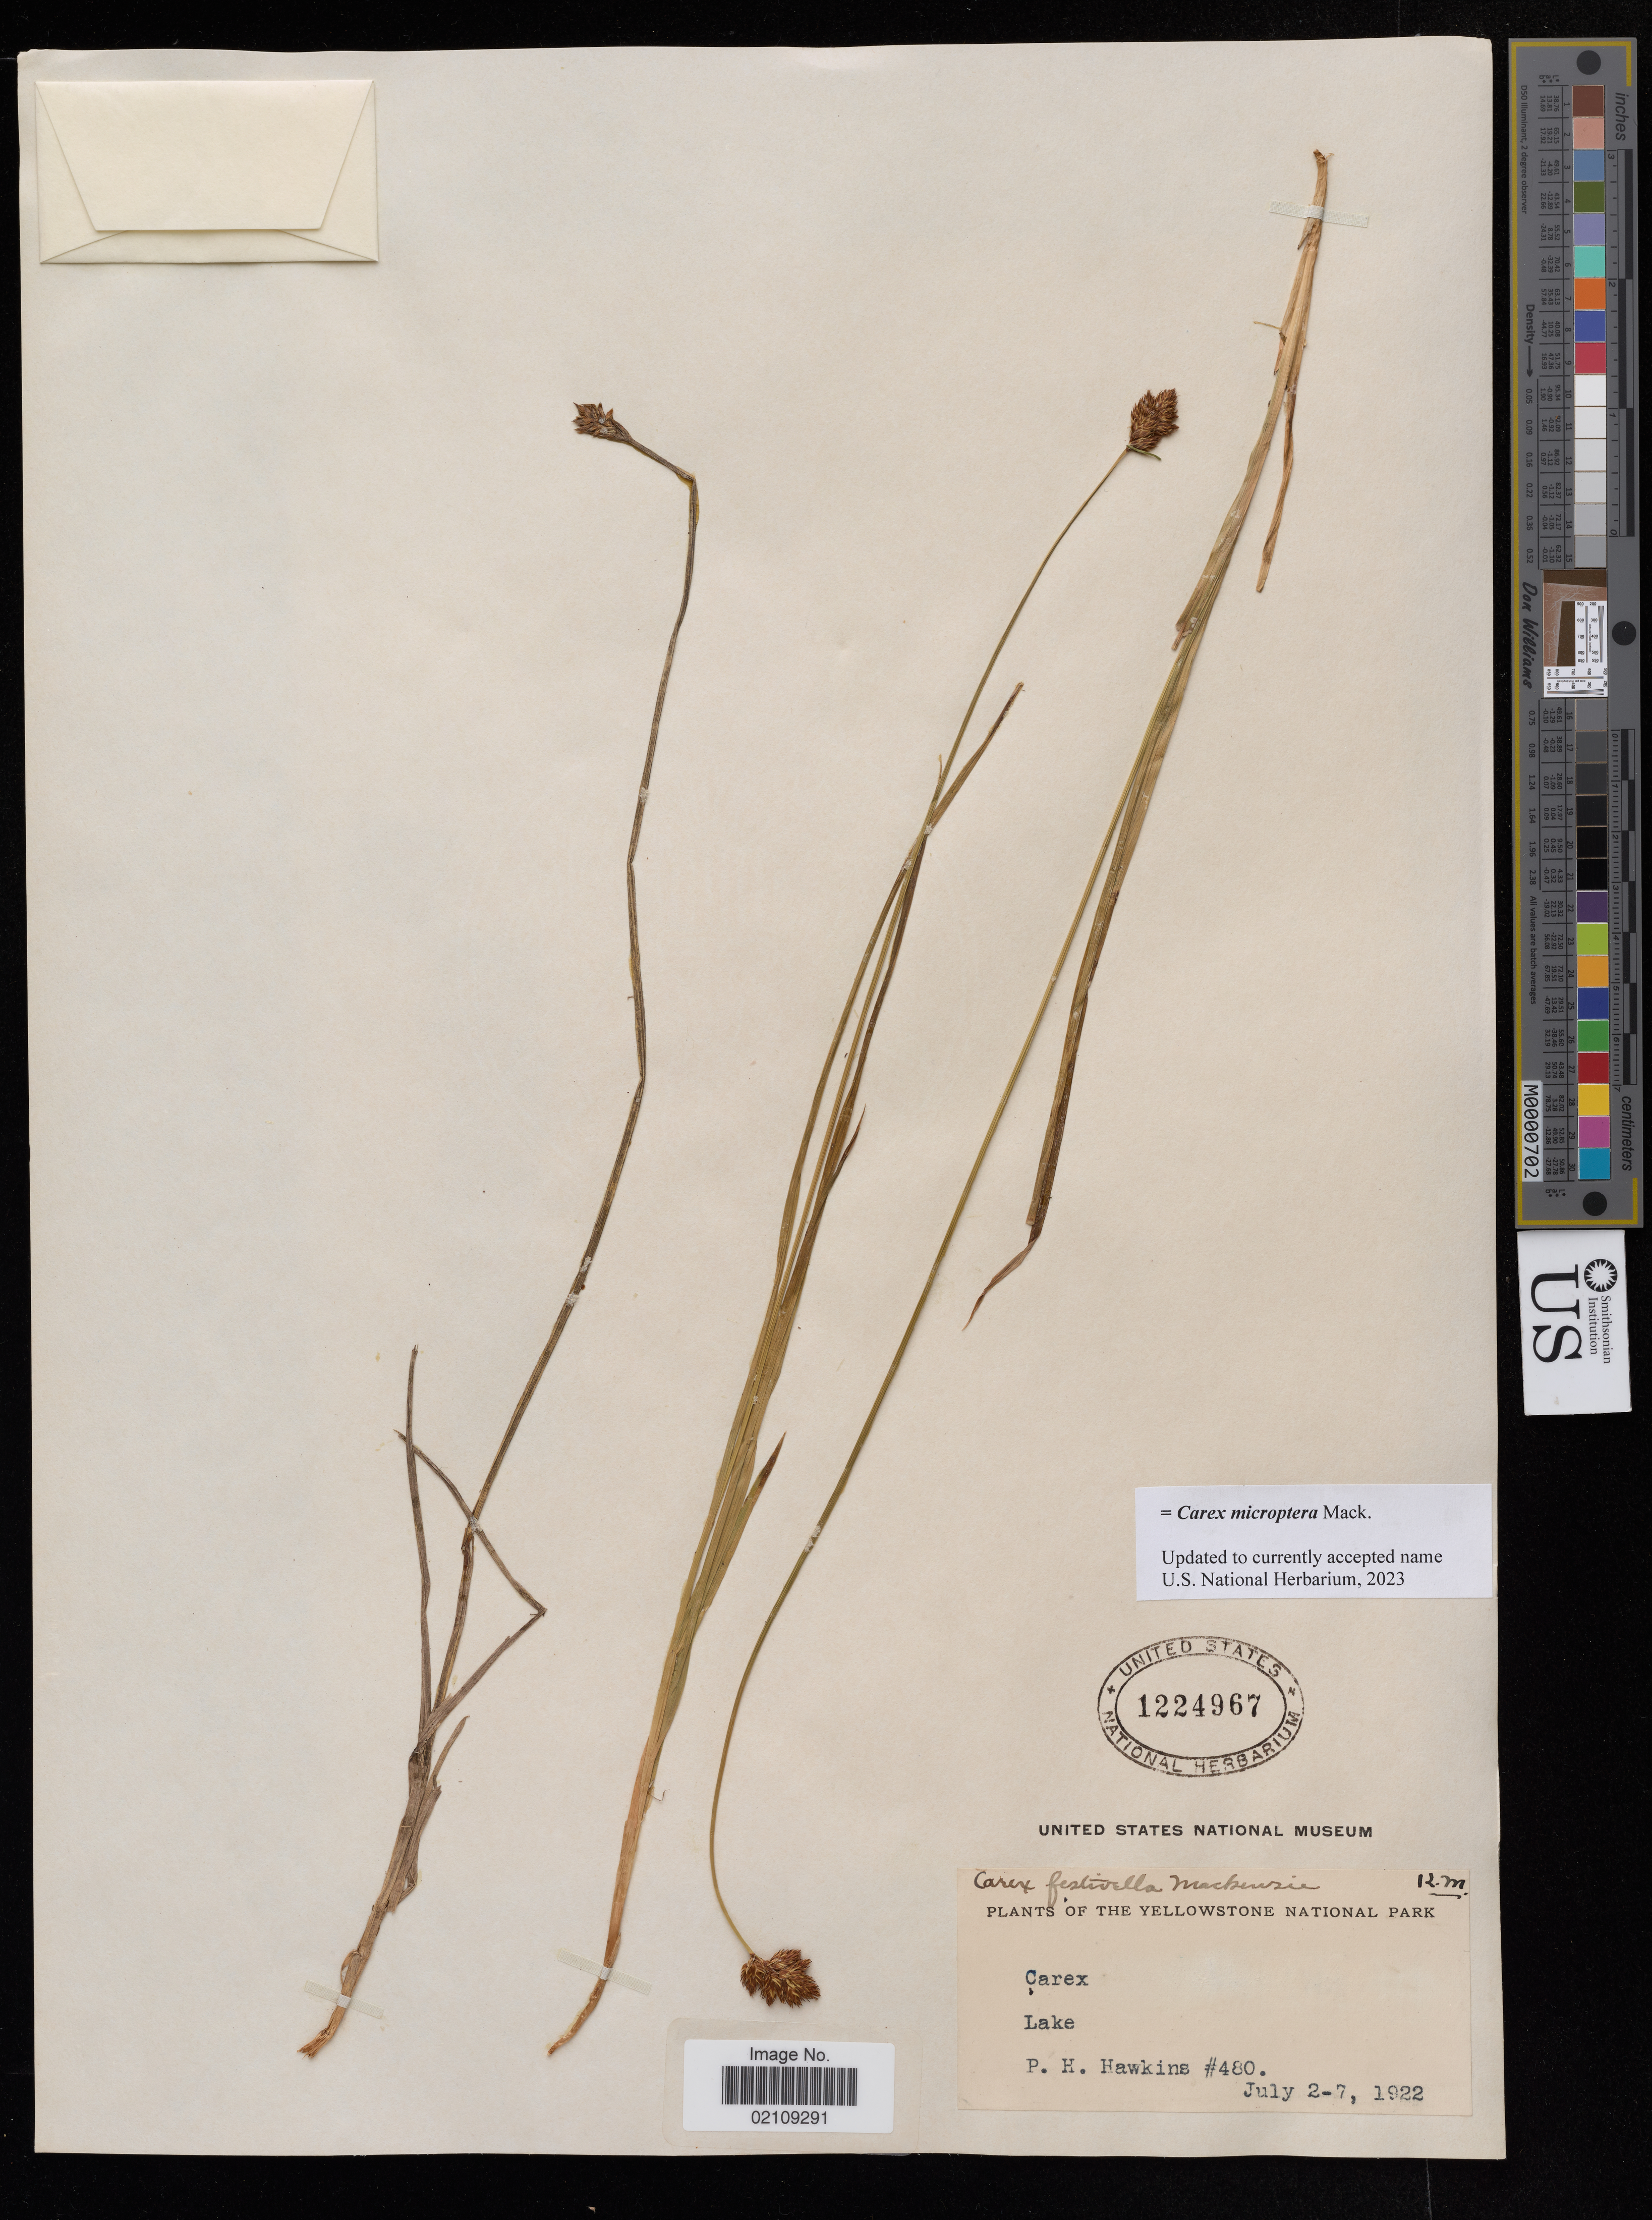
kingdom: Plantae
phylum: Tracheophyta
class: Liliopsida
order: Poales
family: Cyperaceae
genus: Carex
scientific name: Carex microptera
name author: Mack.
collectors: P. Hawkins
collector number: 480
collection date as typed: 02 Jul 1922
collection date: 1922-07-02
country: United States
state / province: Wyoming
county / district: Park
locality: Gardiner, Yellowstone nat'l park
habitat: Lake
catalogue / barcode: US 1224967